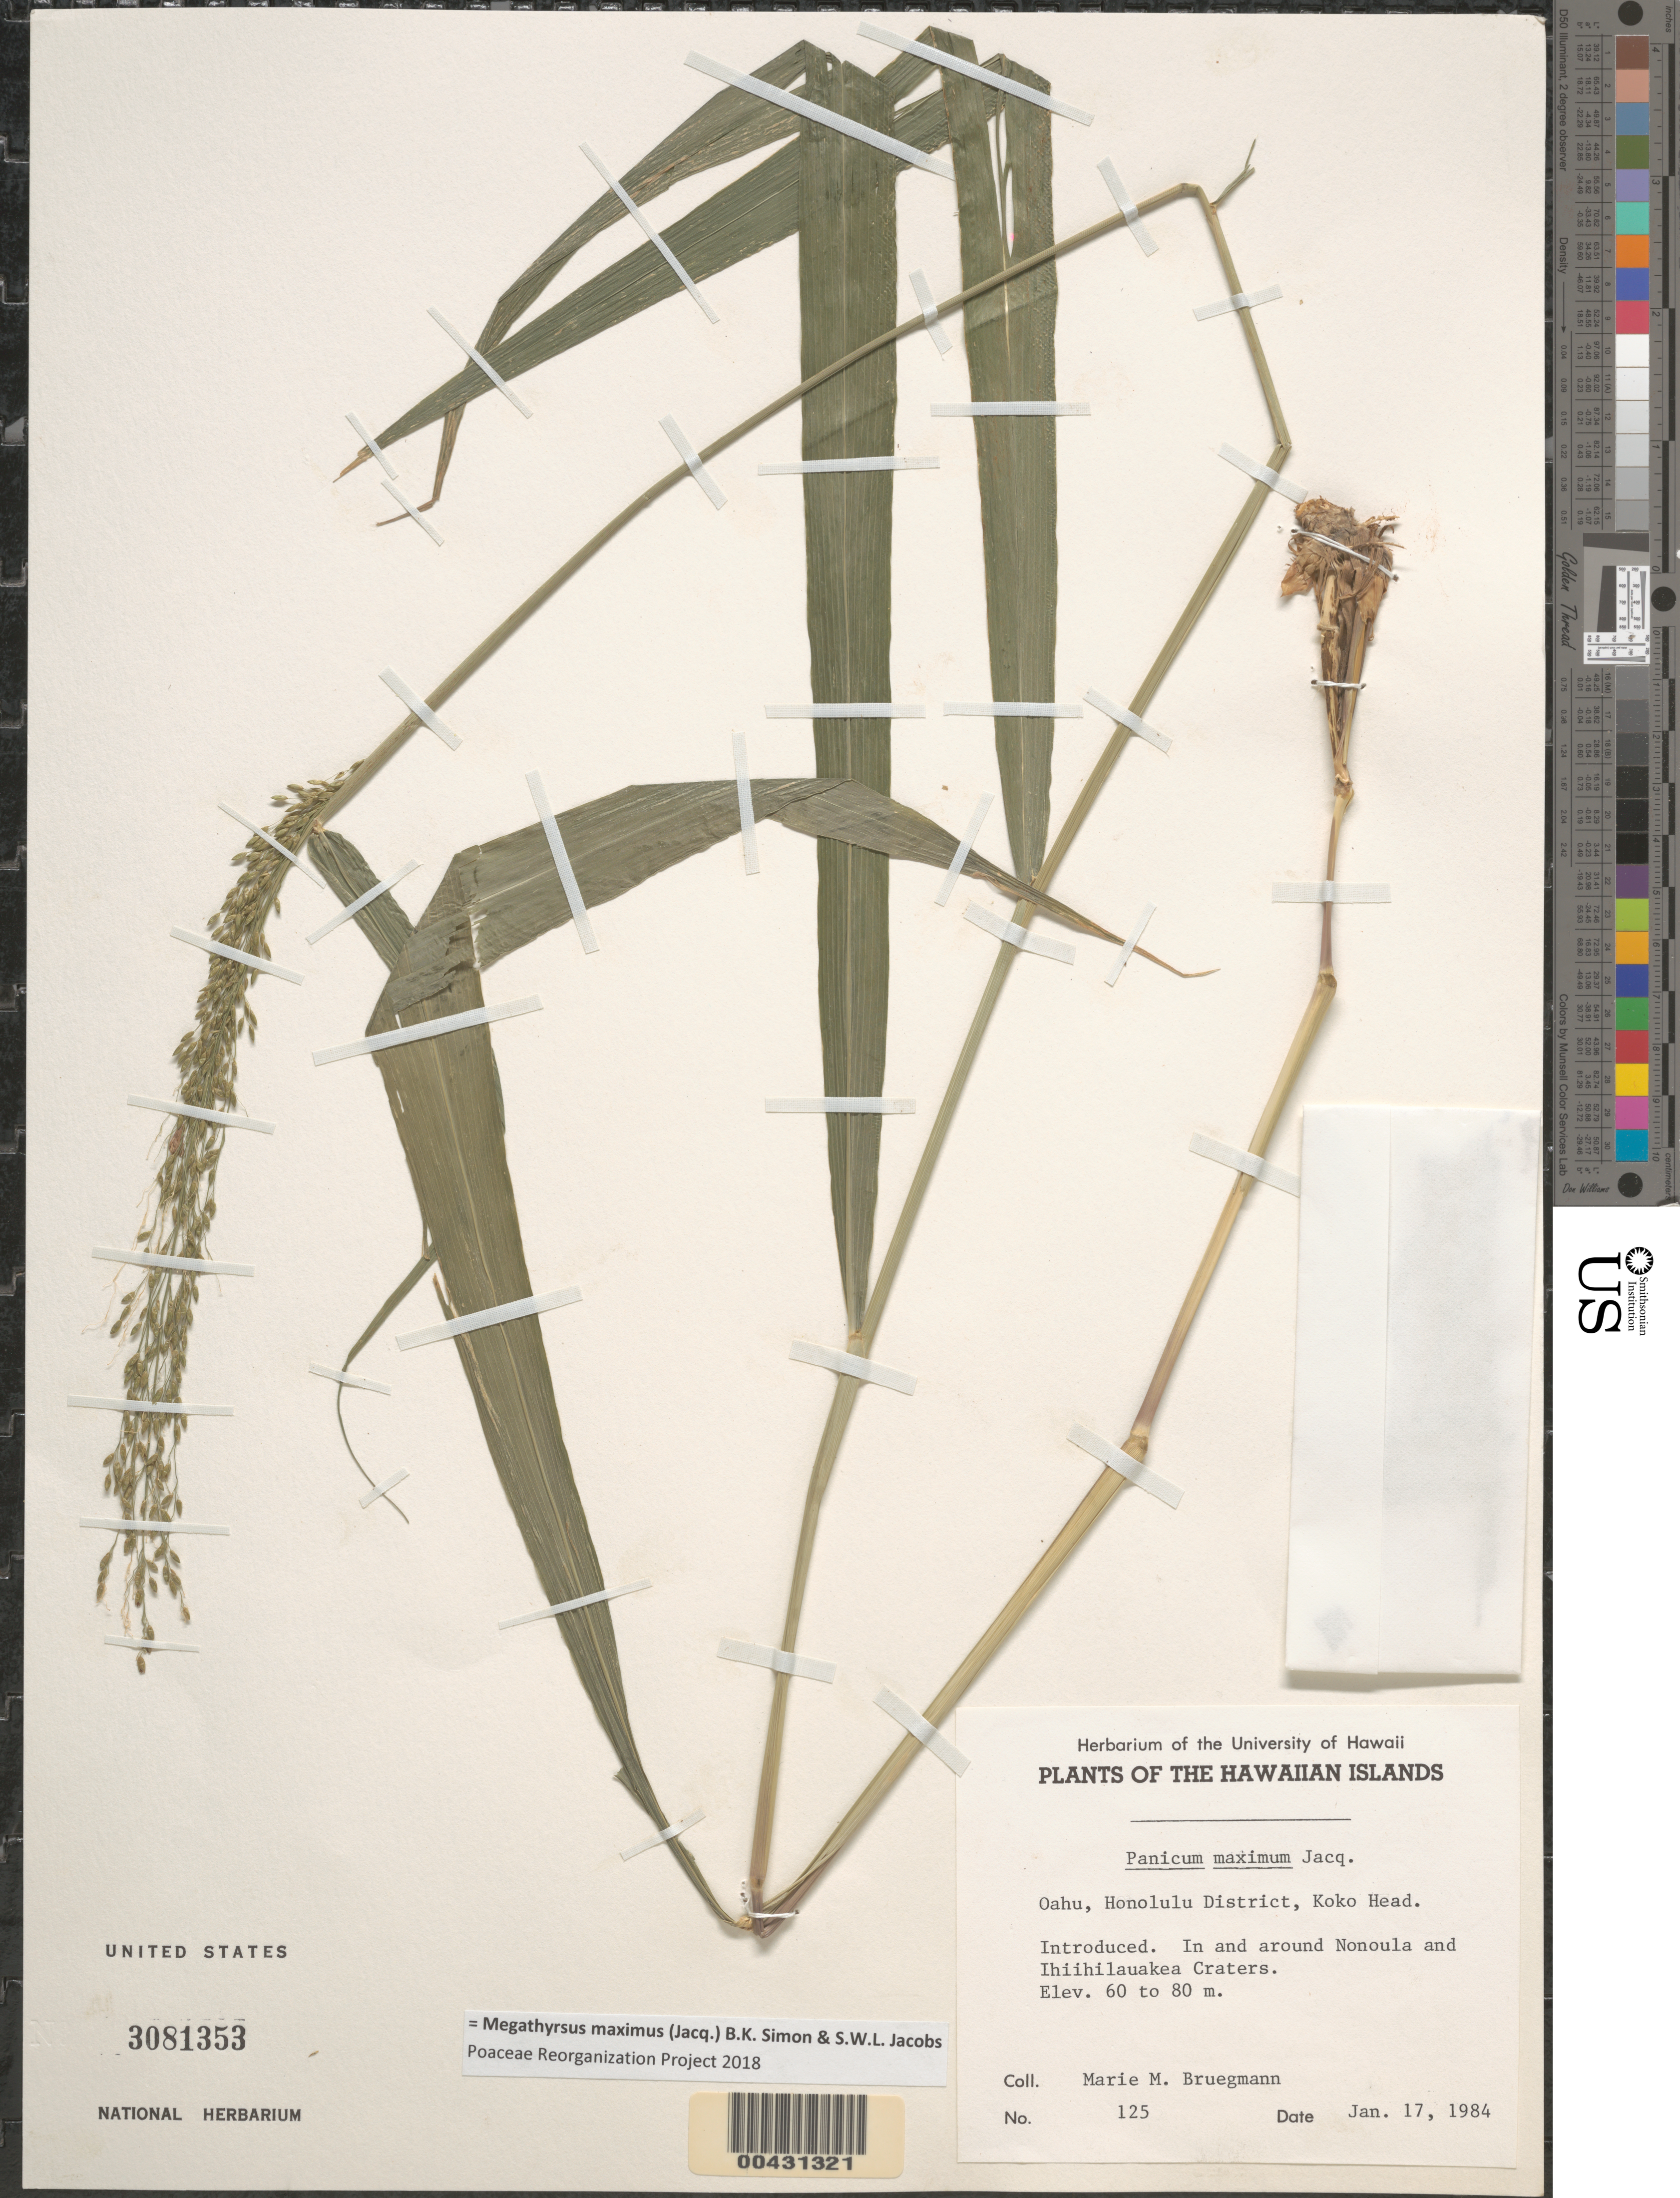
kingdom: Plantae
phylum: Tracheophyta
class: Liliopsida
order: Poales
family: Poaceae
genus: Panicum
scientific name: Panicum maximum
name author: Jacq.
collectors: M. Bruegmann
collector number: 125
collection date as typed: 17 Jan 1984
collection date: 1984-01-17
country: United States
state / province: Hawaii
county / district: Honolulu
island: Oahu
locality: Honolulu District, Koko Head, in and around Nonoula and Ihhihilauakea Craters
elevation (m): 60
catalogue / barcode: US 3081353